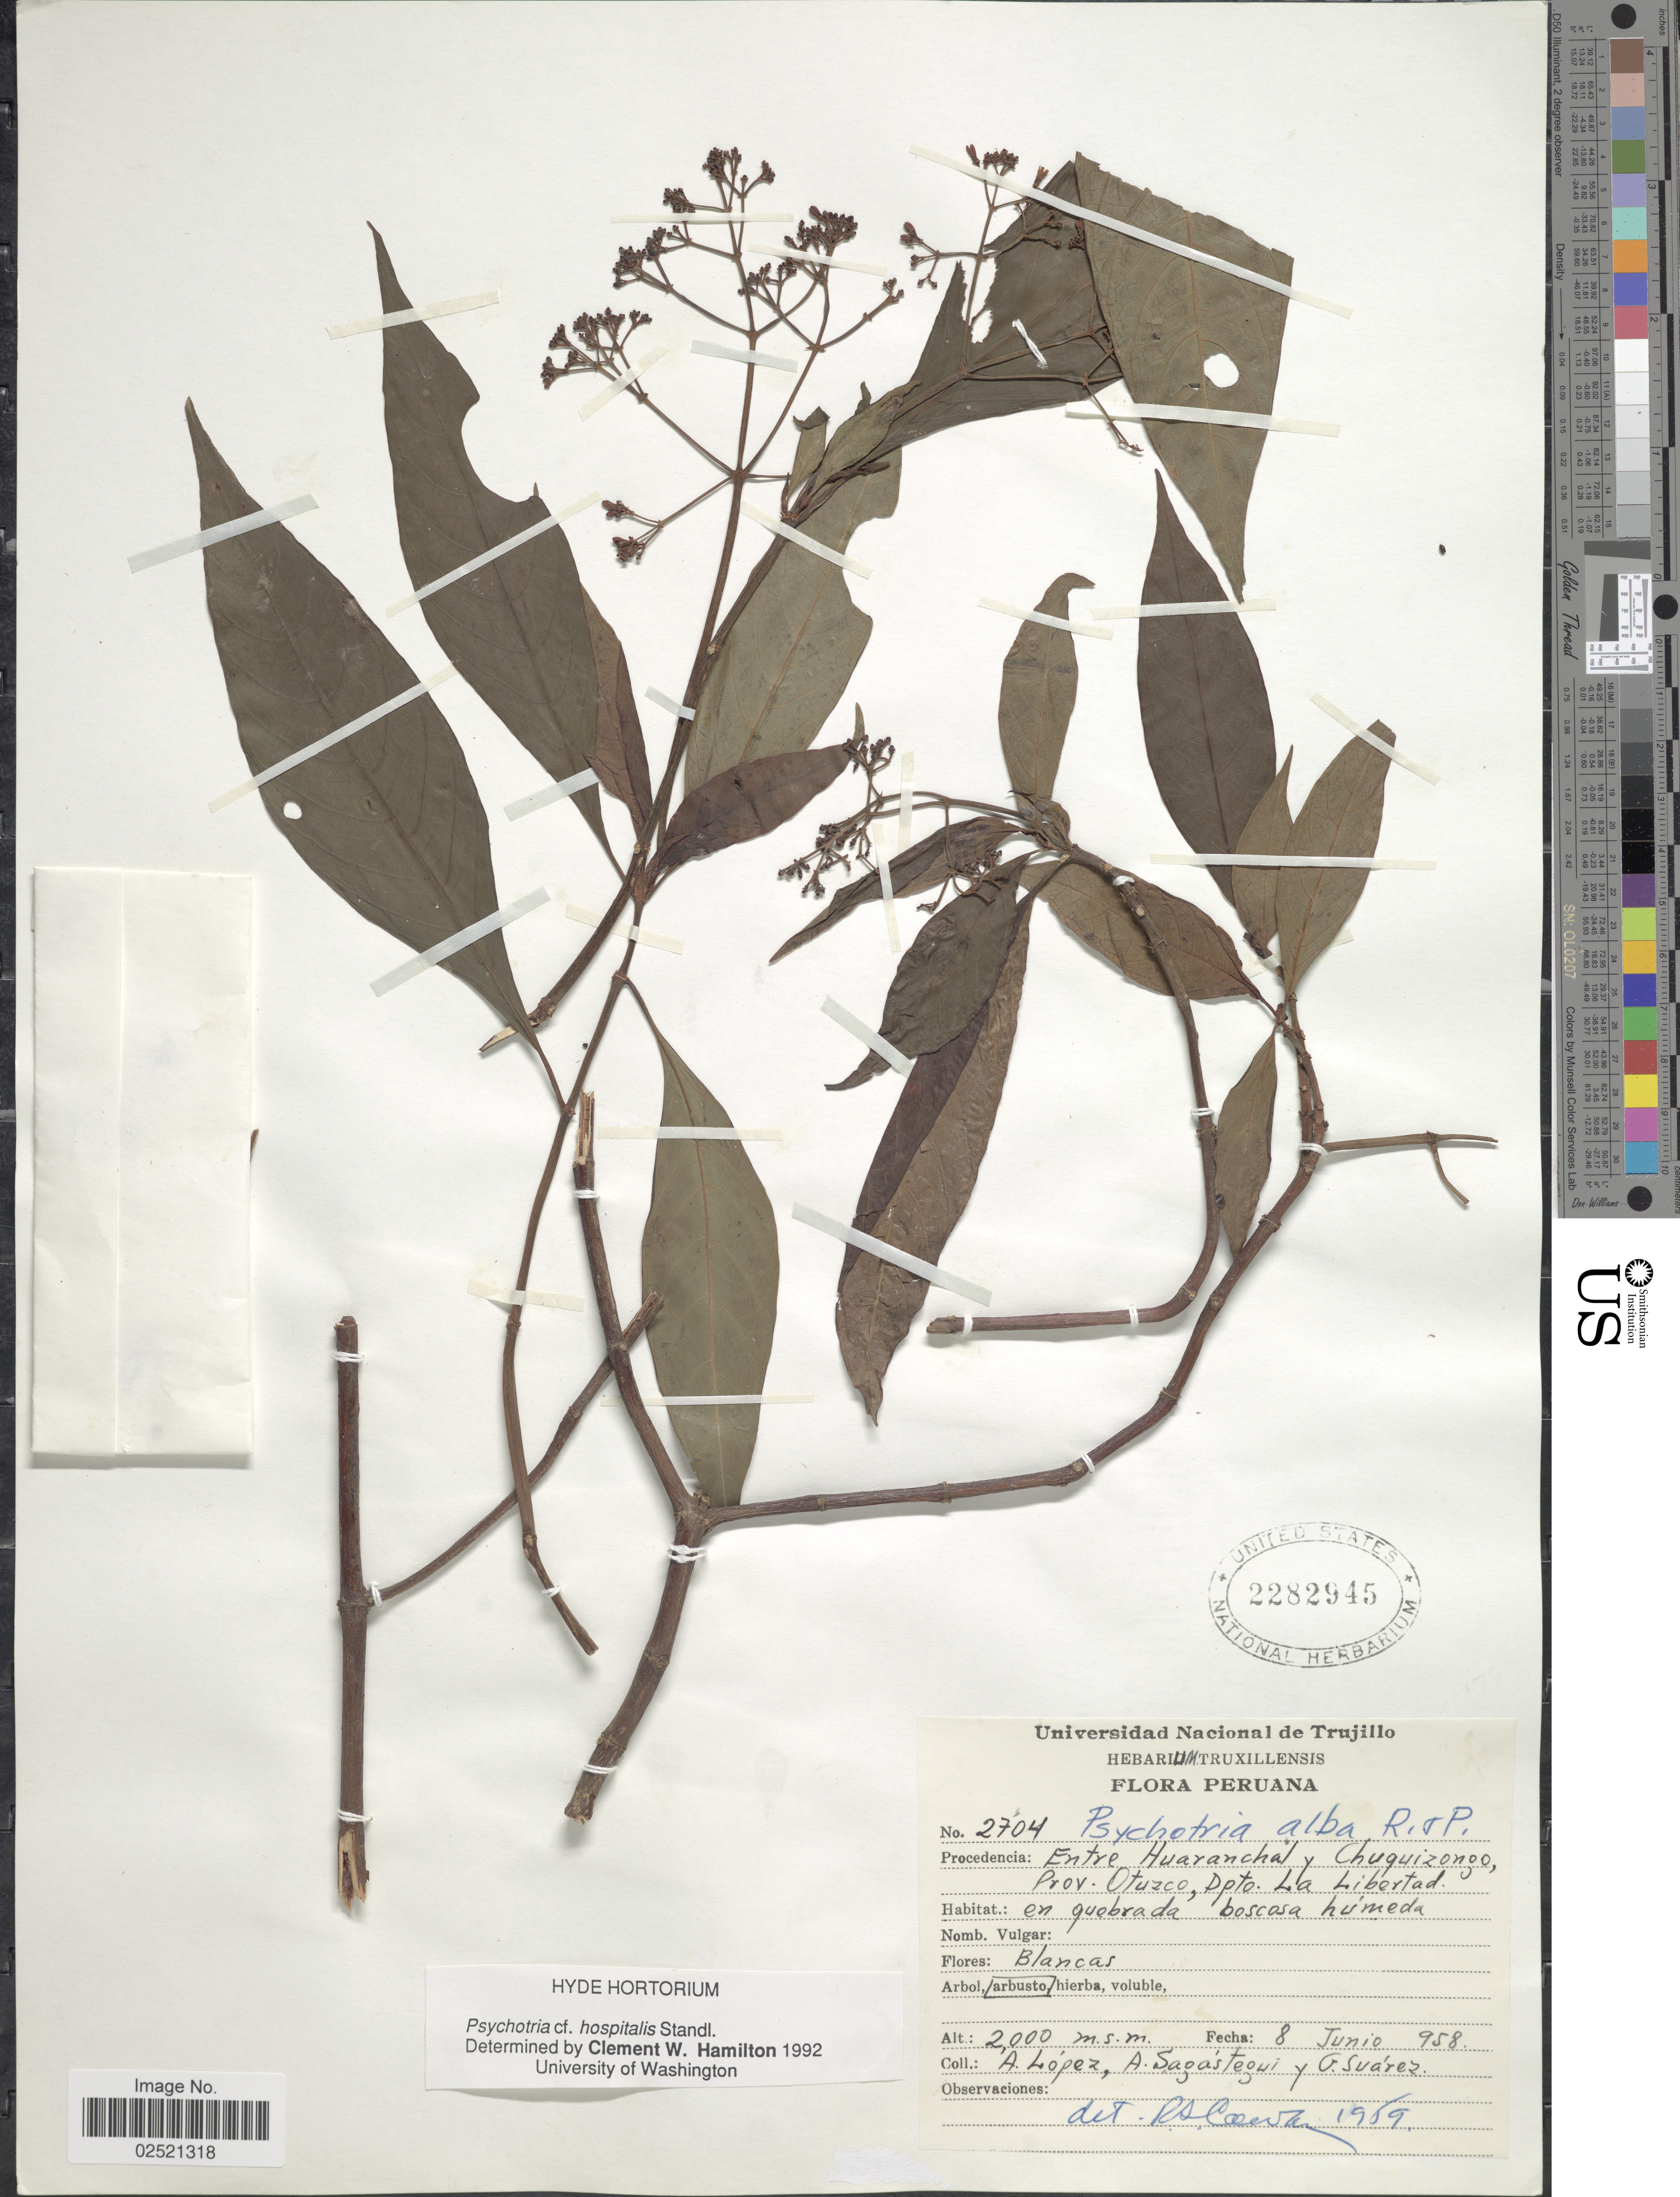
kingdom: Plantae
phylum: Tracheophyta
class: Magnoliopsida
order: Gentianales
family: Rubiaceae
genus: Psychotria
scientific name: Psychotria hospitalis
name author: Standl.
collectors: A. López, A. Sagastegui & G. Suárez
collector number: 2704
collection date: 1958-06-08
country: Peru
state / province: La Libertad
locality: En quebrada boscosa húmeda, entre Huaranchal y Chuquizongo, Prov. Otuzco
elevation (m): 2000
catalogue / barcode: US 2282945